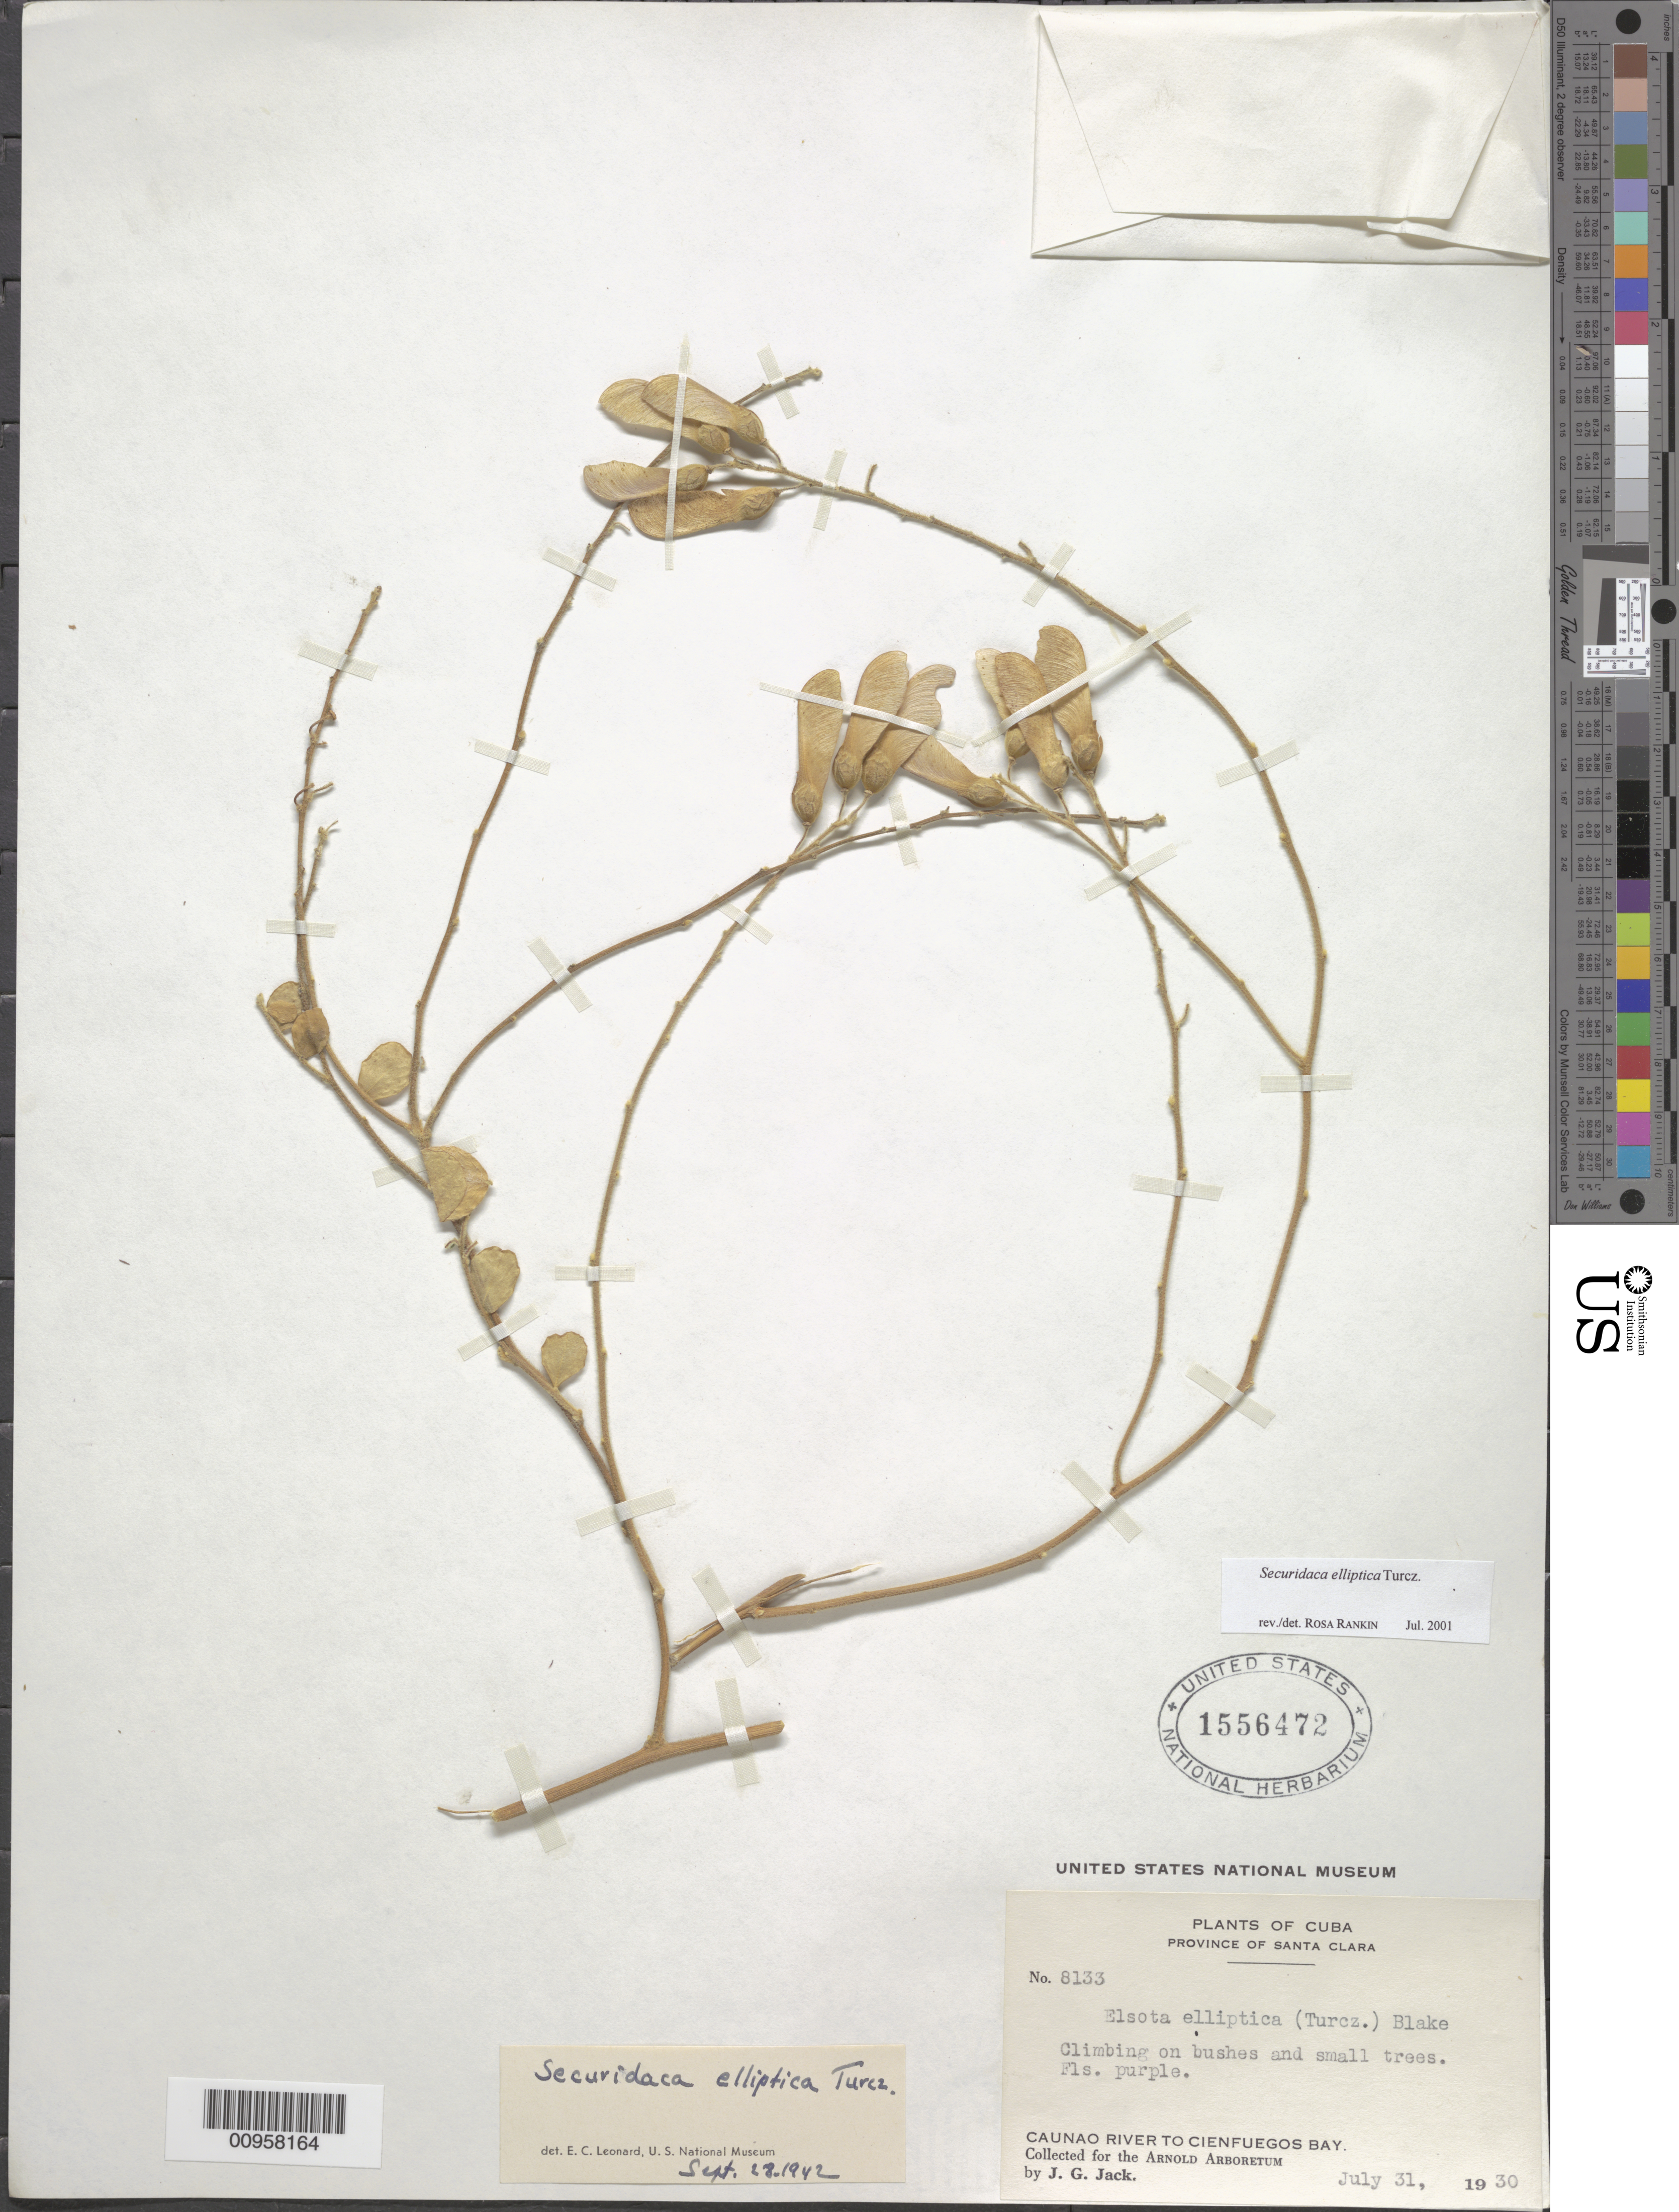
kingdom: Plantae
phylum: Tracheophyta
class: Magnoliopsida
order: Fabales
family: Polygalaceae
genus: Securidaca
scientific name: Securidaca elliptica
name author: Turcz.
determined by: Rankin Rodriguez, Rosa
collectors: J. G. Jack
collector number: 8133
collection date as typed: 31 Jul 1930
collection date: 1930-07-31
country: Cuba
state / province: Las Villas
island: Cuba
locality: Caunao River to Cienfuegos Bay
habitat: On bushes and small trees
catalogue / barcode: US 1556472